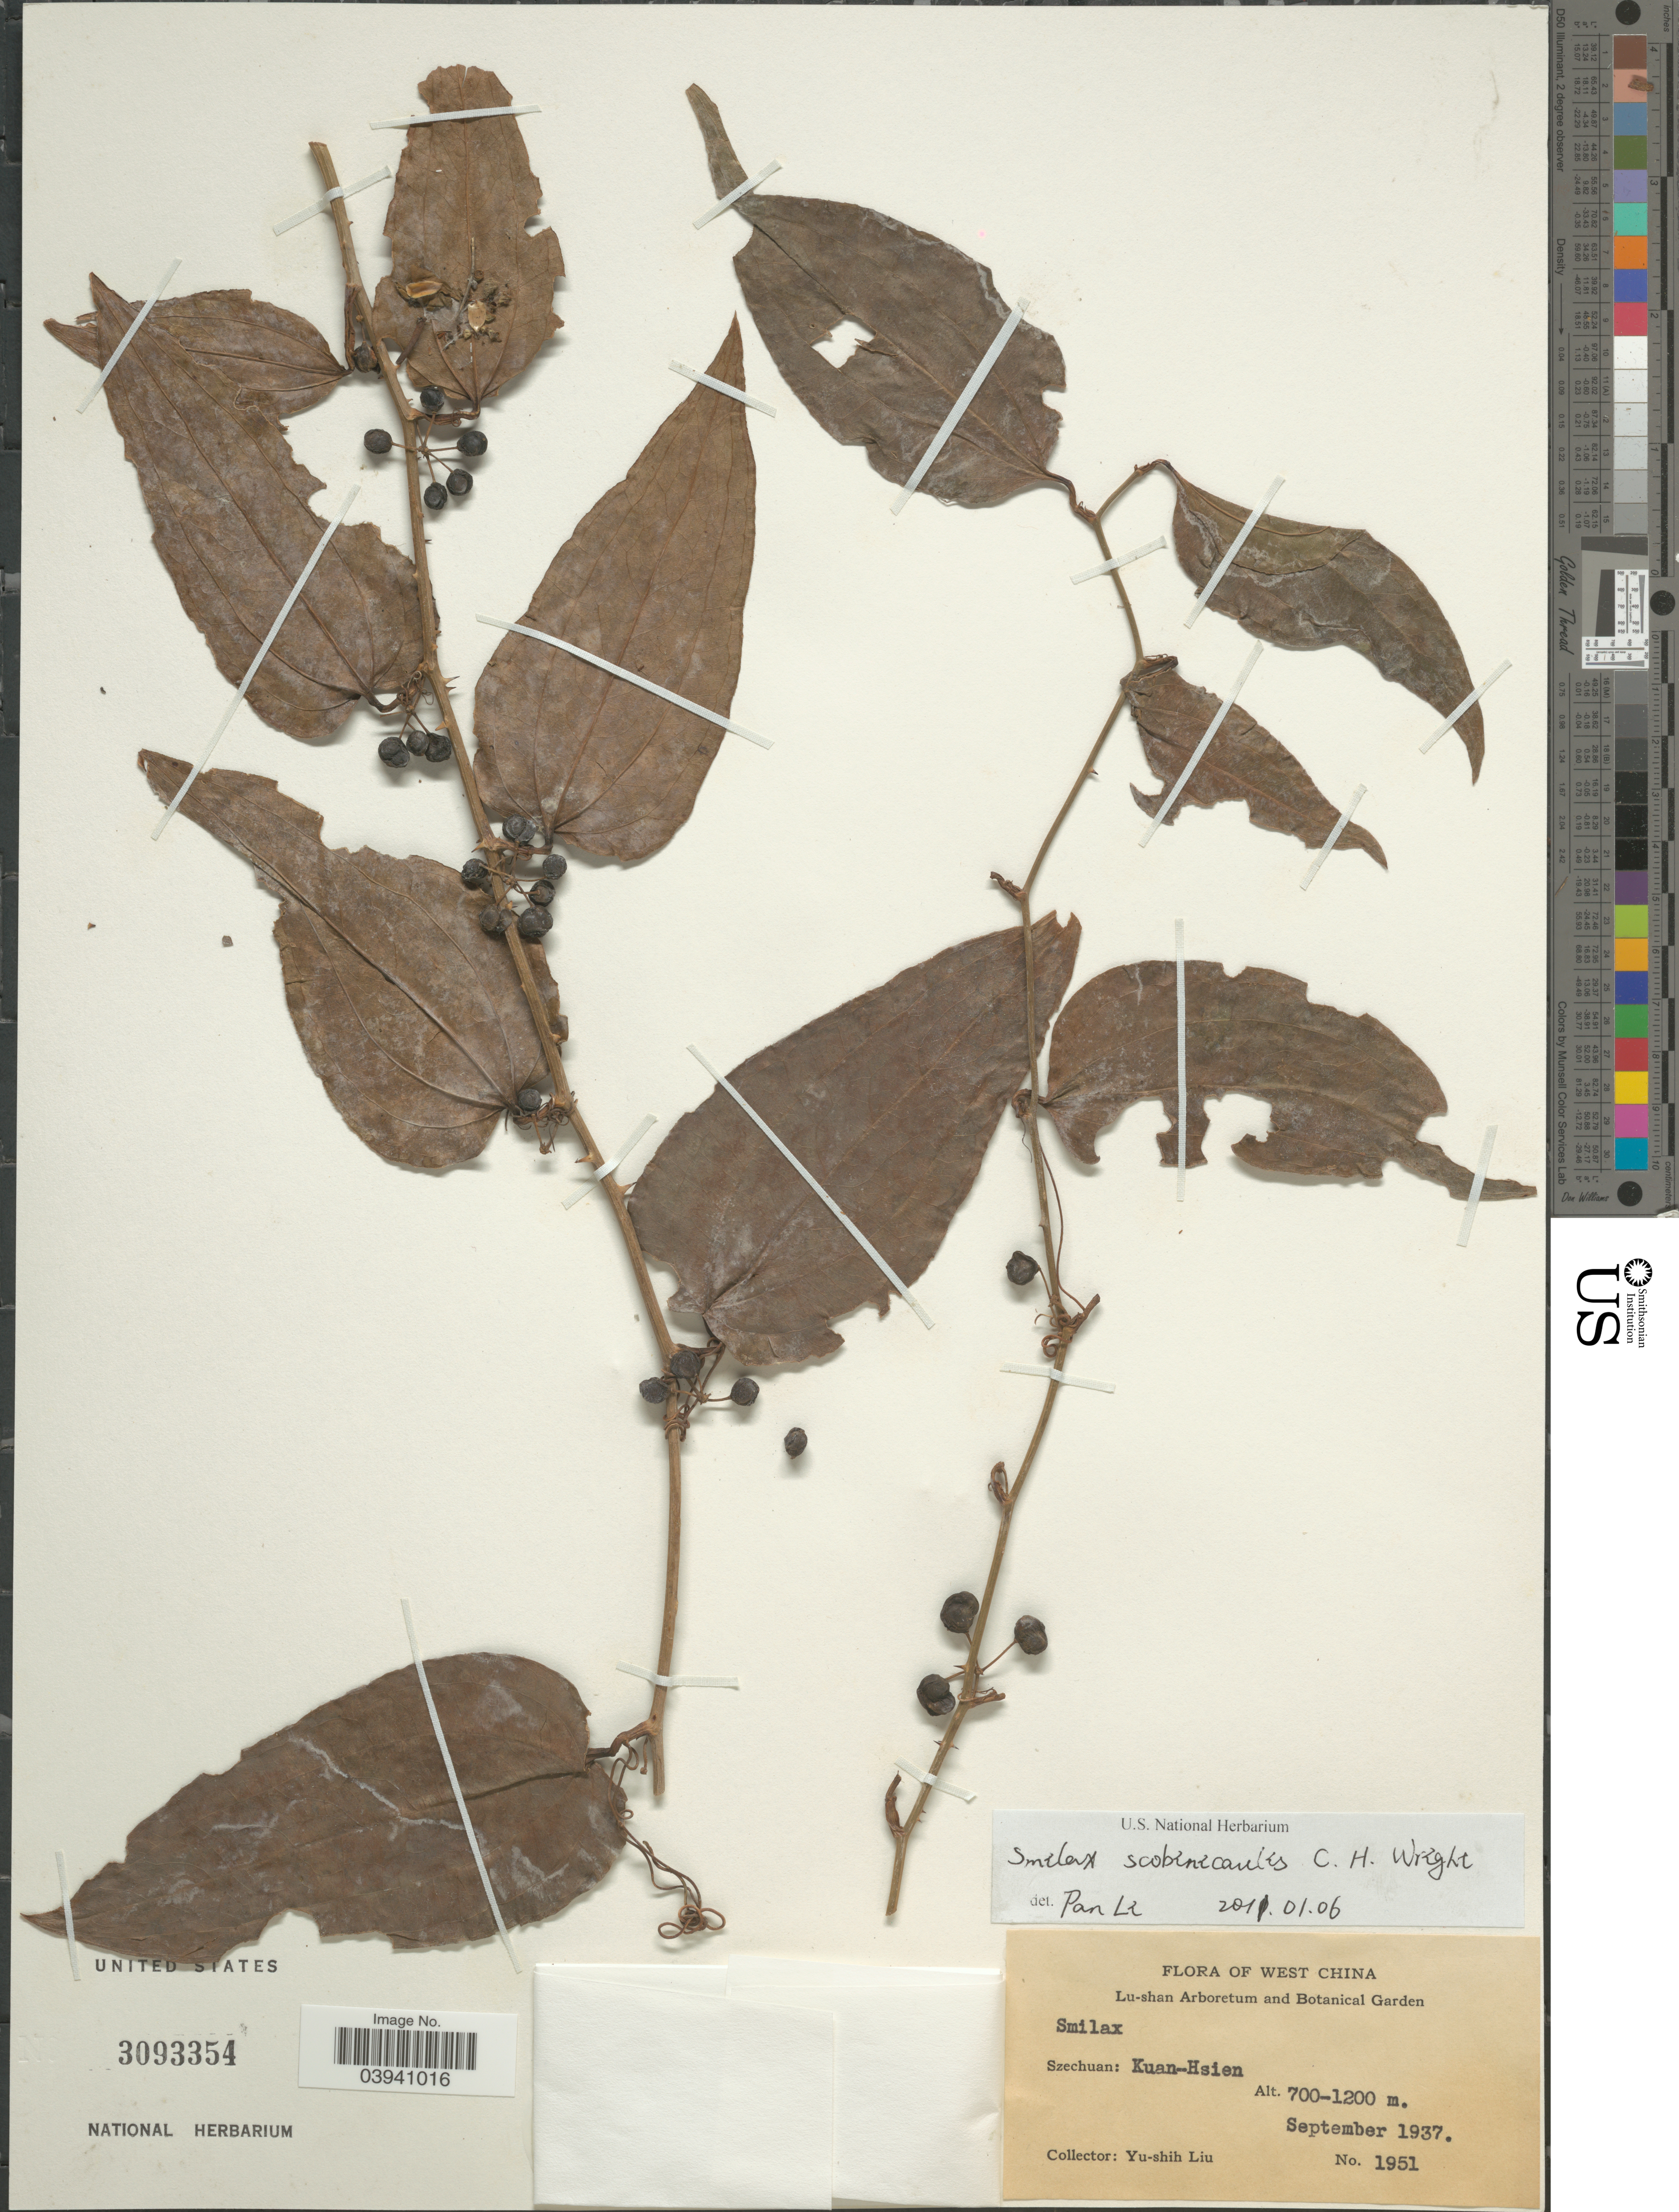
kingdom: Plantae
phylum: Tracheophyta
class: Liliopsida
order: Liliales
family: Smilacaceae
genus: Smilax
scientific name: Smilax scobinicaulis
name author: C.H. Wright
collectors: Y.-S. Liu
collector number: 1951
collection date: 1937-09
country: China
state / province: Sichuan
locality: West China. Szechuan: Kuan-Hsien.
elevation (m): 700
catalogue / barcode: US 3093354